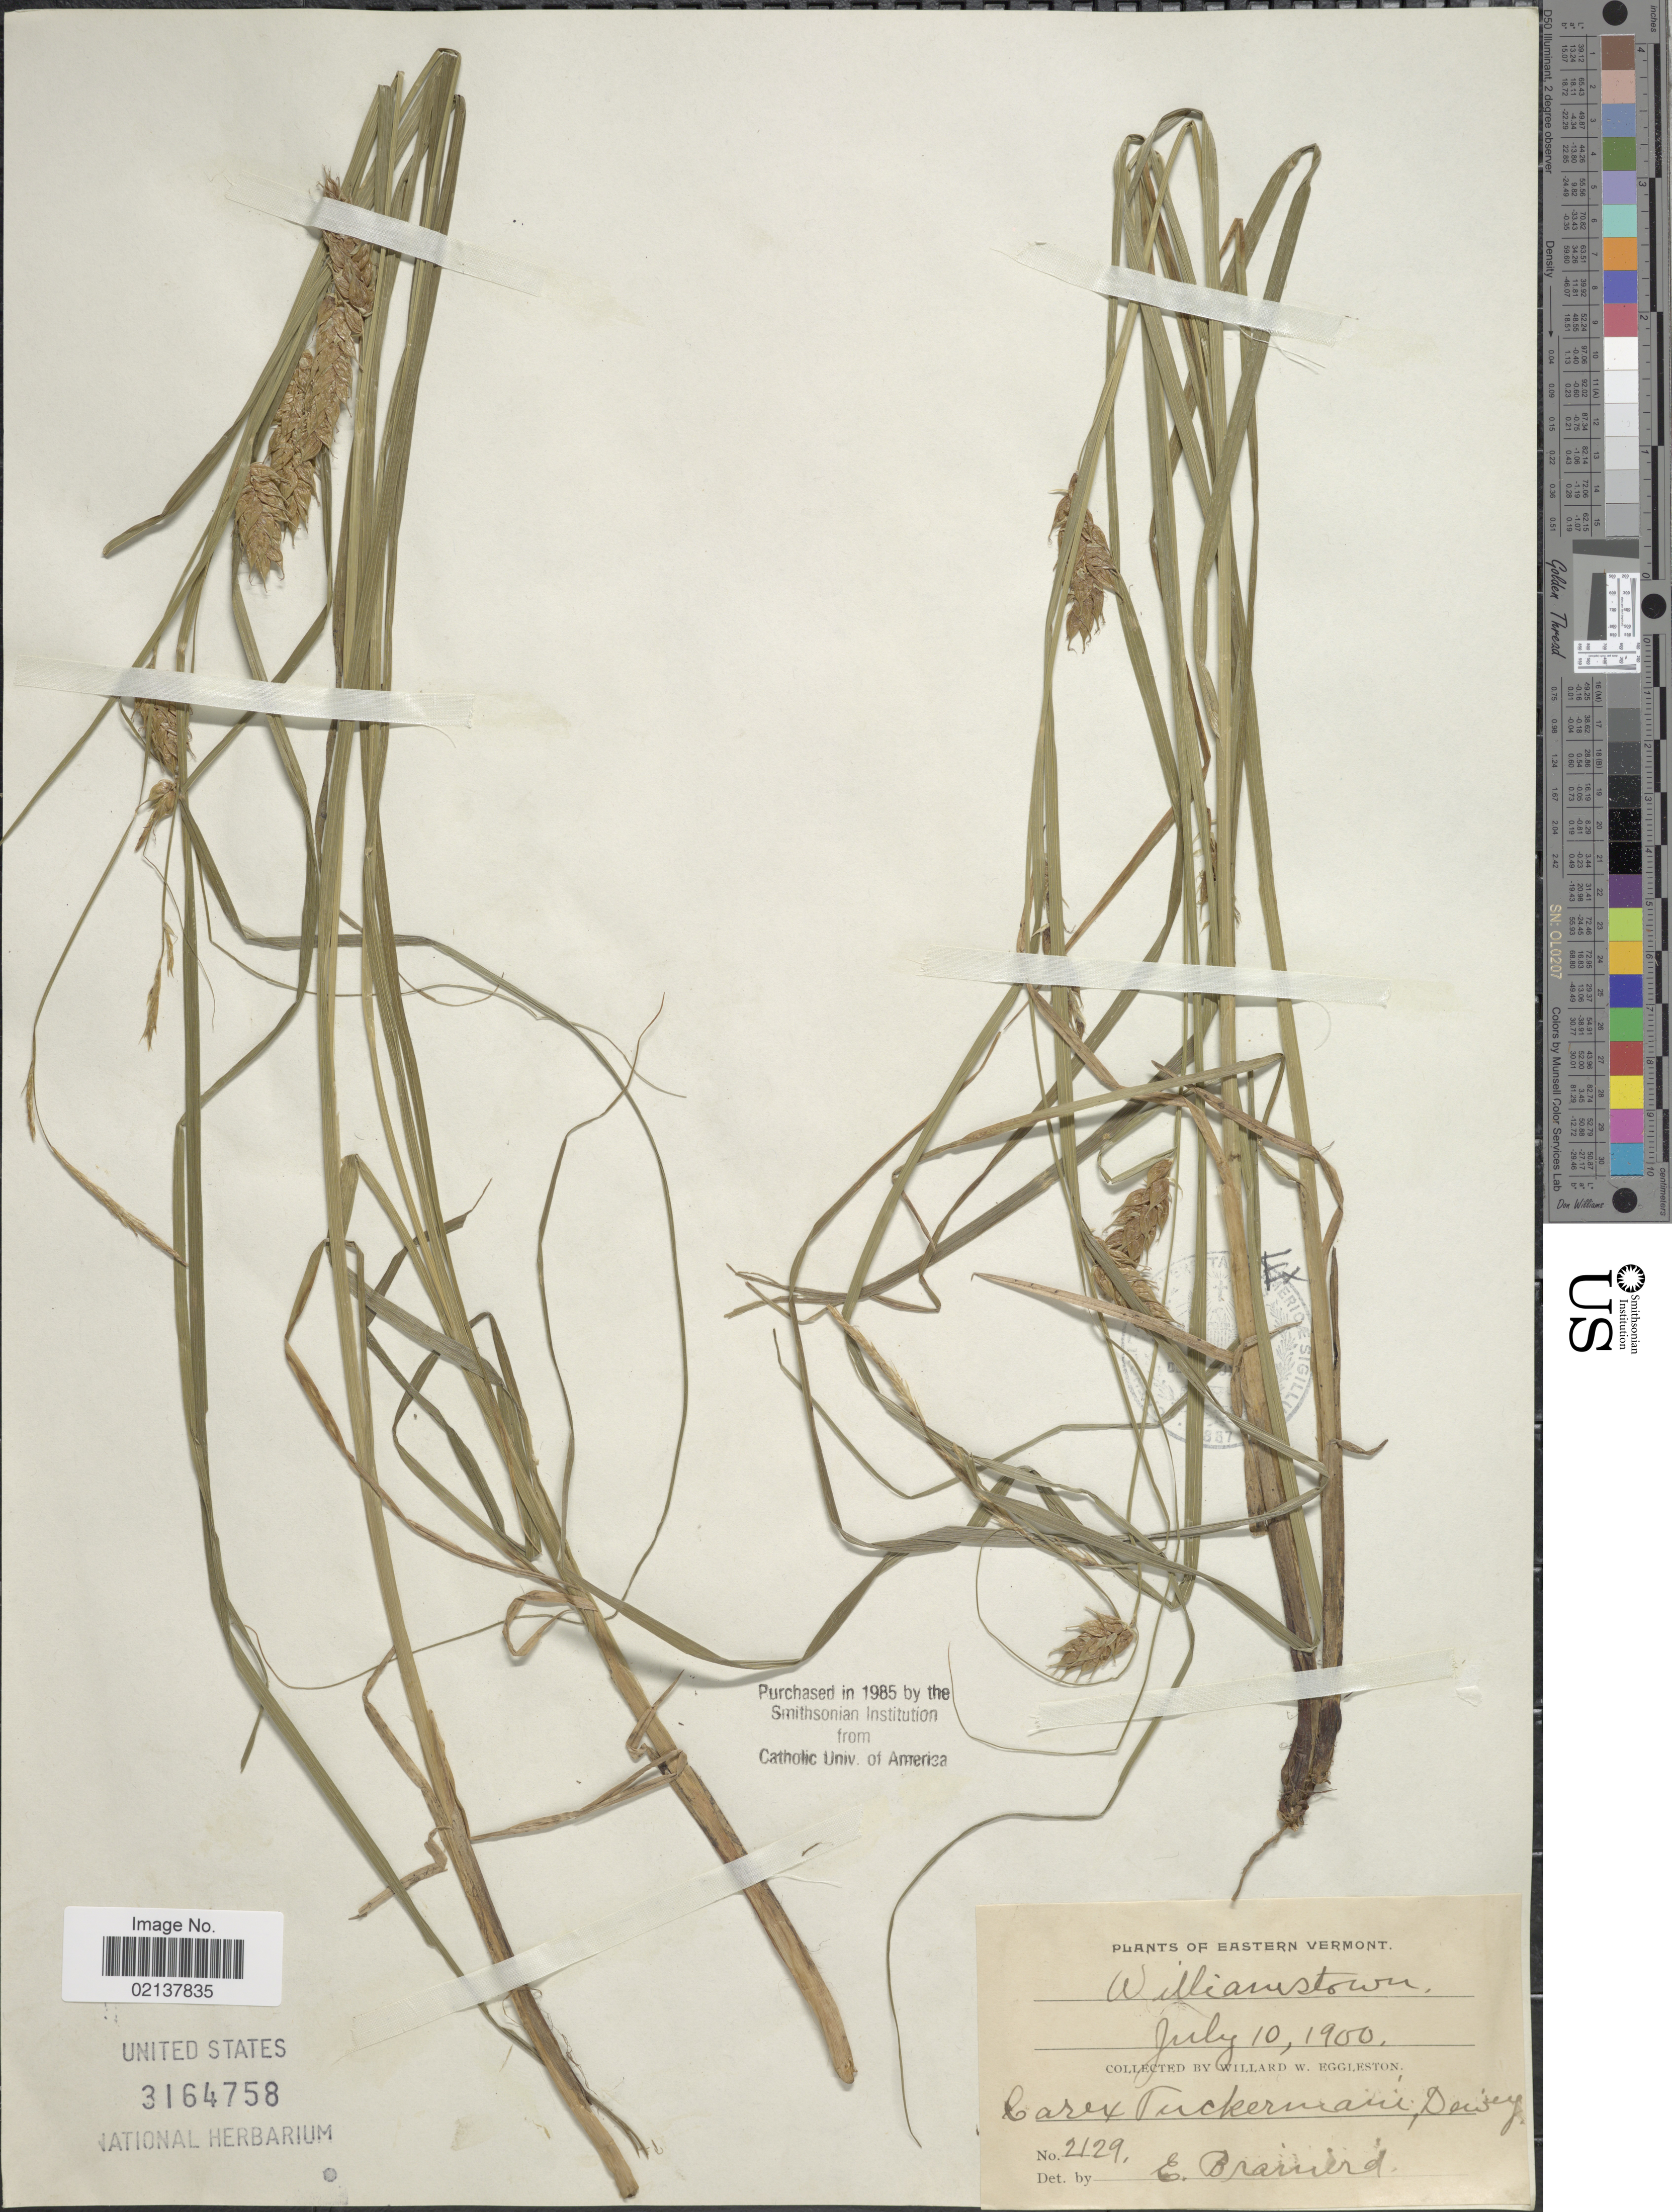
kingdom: Plantae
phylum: Tracheophyta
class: Liliopsida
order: Poales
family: Cyperaceae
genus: Carex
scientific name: Carex tuckermanii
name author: Boott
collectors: W. W. Eggleston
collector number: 2129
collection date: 1900-07-10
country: United States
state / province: Vermont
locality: Eastern Vermont, Williamstown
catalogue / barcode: US 3164758